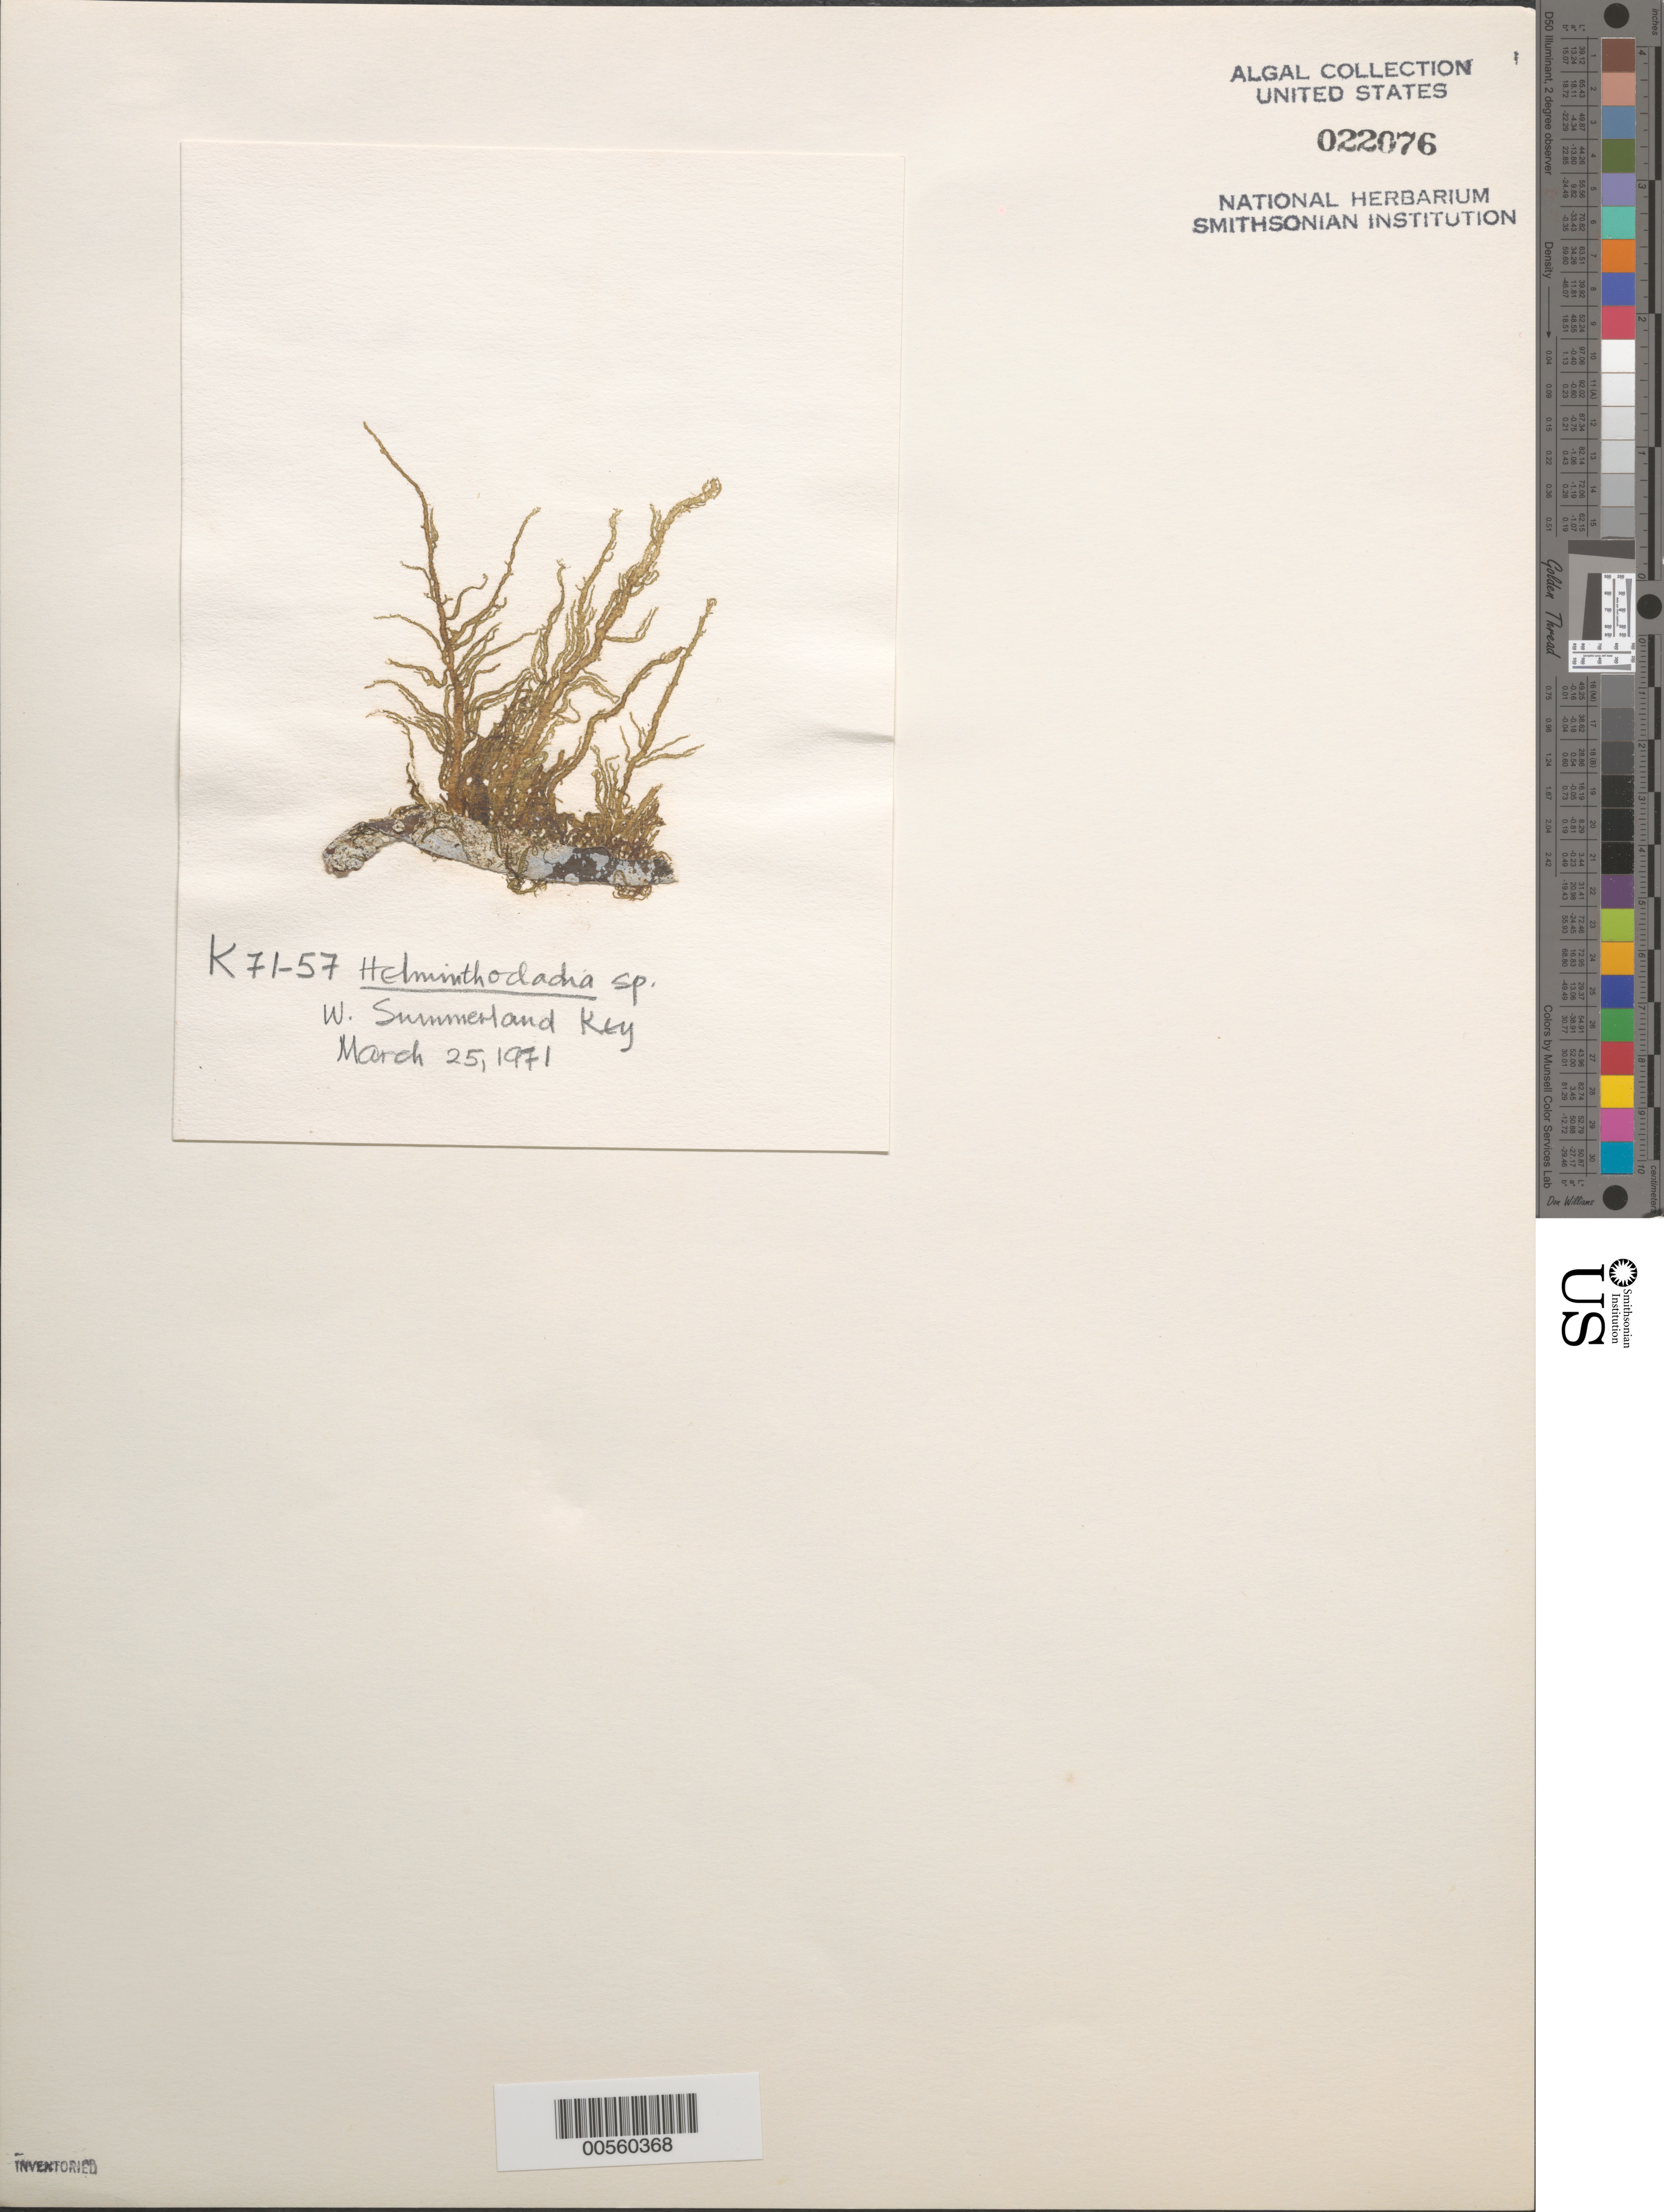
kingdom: Plantae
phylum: Rhodophyta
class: Florideophyceae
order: Nemaliales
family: Liagoraceae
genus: Helminthocladia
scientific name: Helminthocladia sp.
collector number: K-71-57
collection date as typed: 25 Mar 1971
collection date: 1971-03-25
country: United States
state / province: Florida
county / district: Monroe County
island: West Summerland Key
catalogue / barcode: US 22076